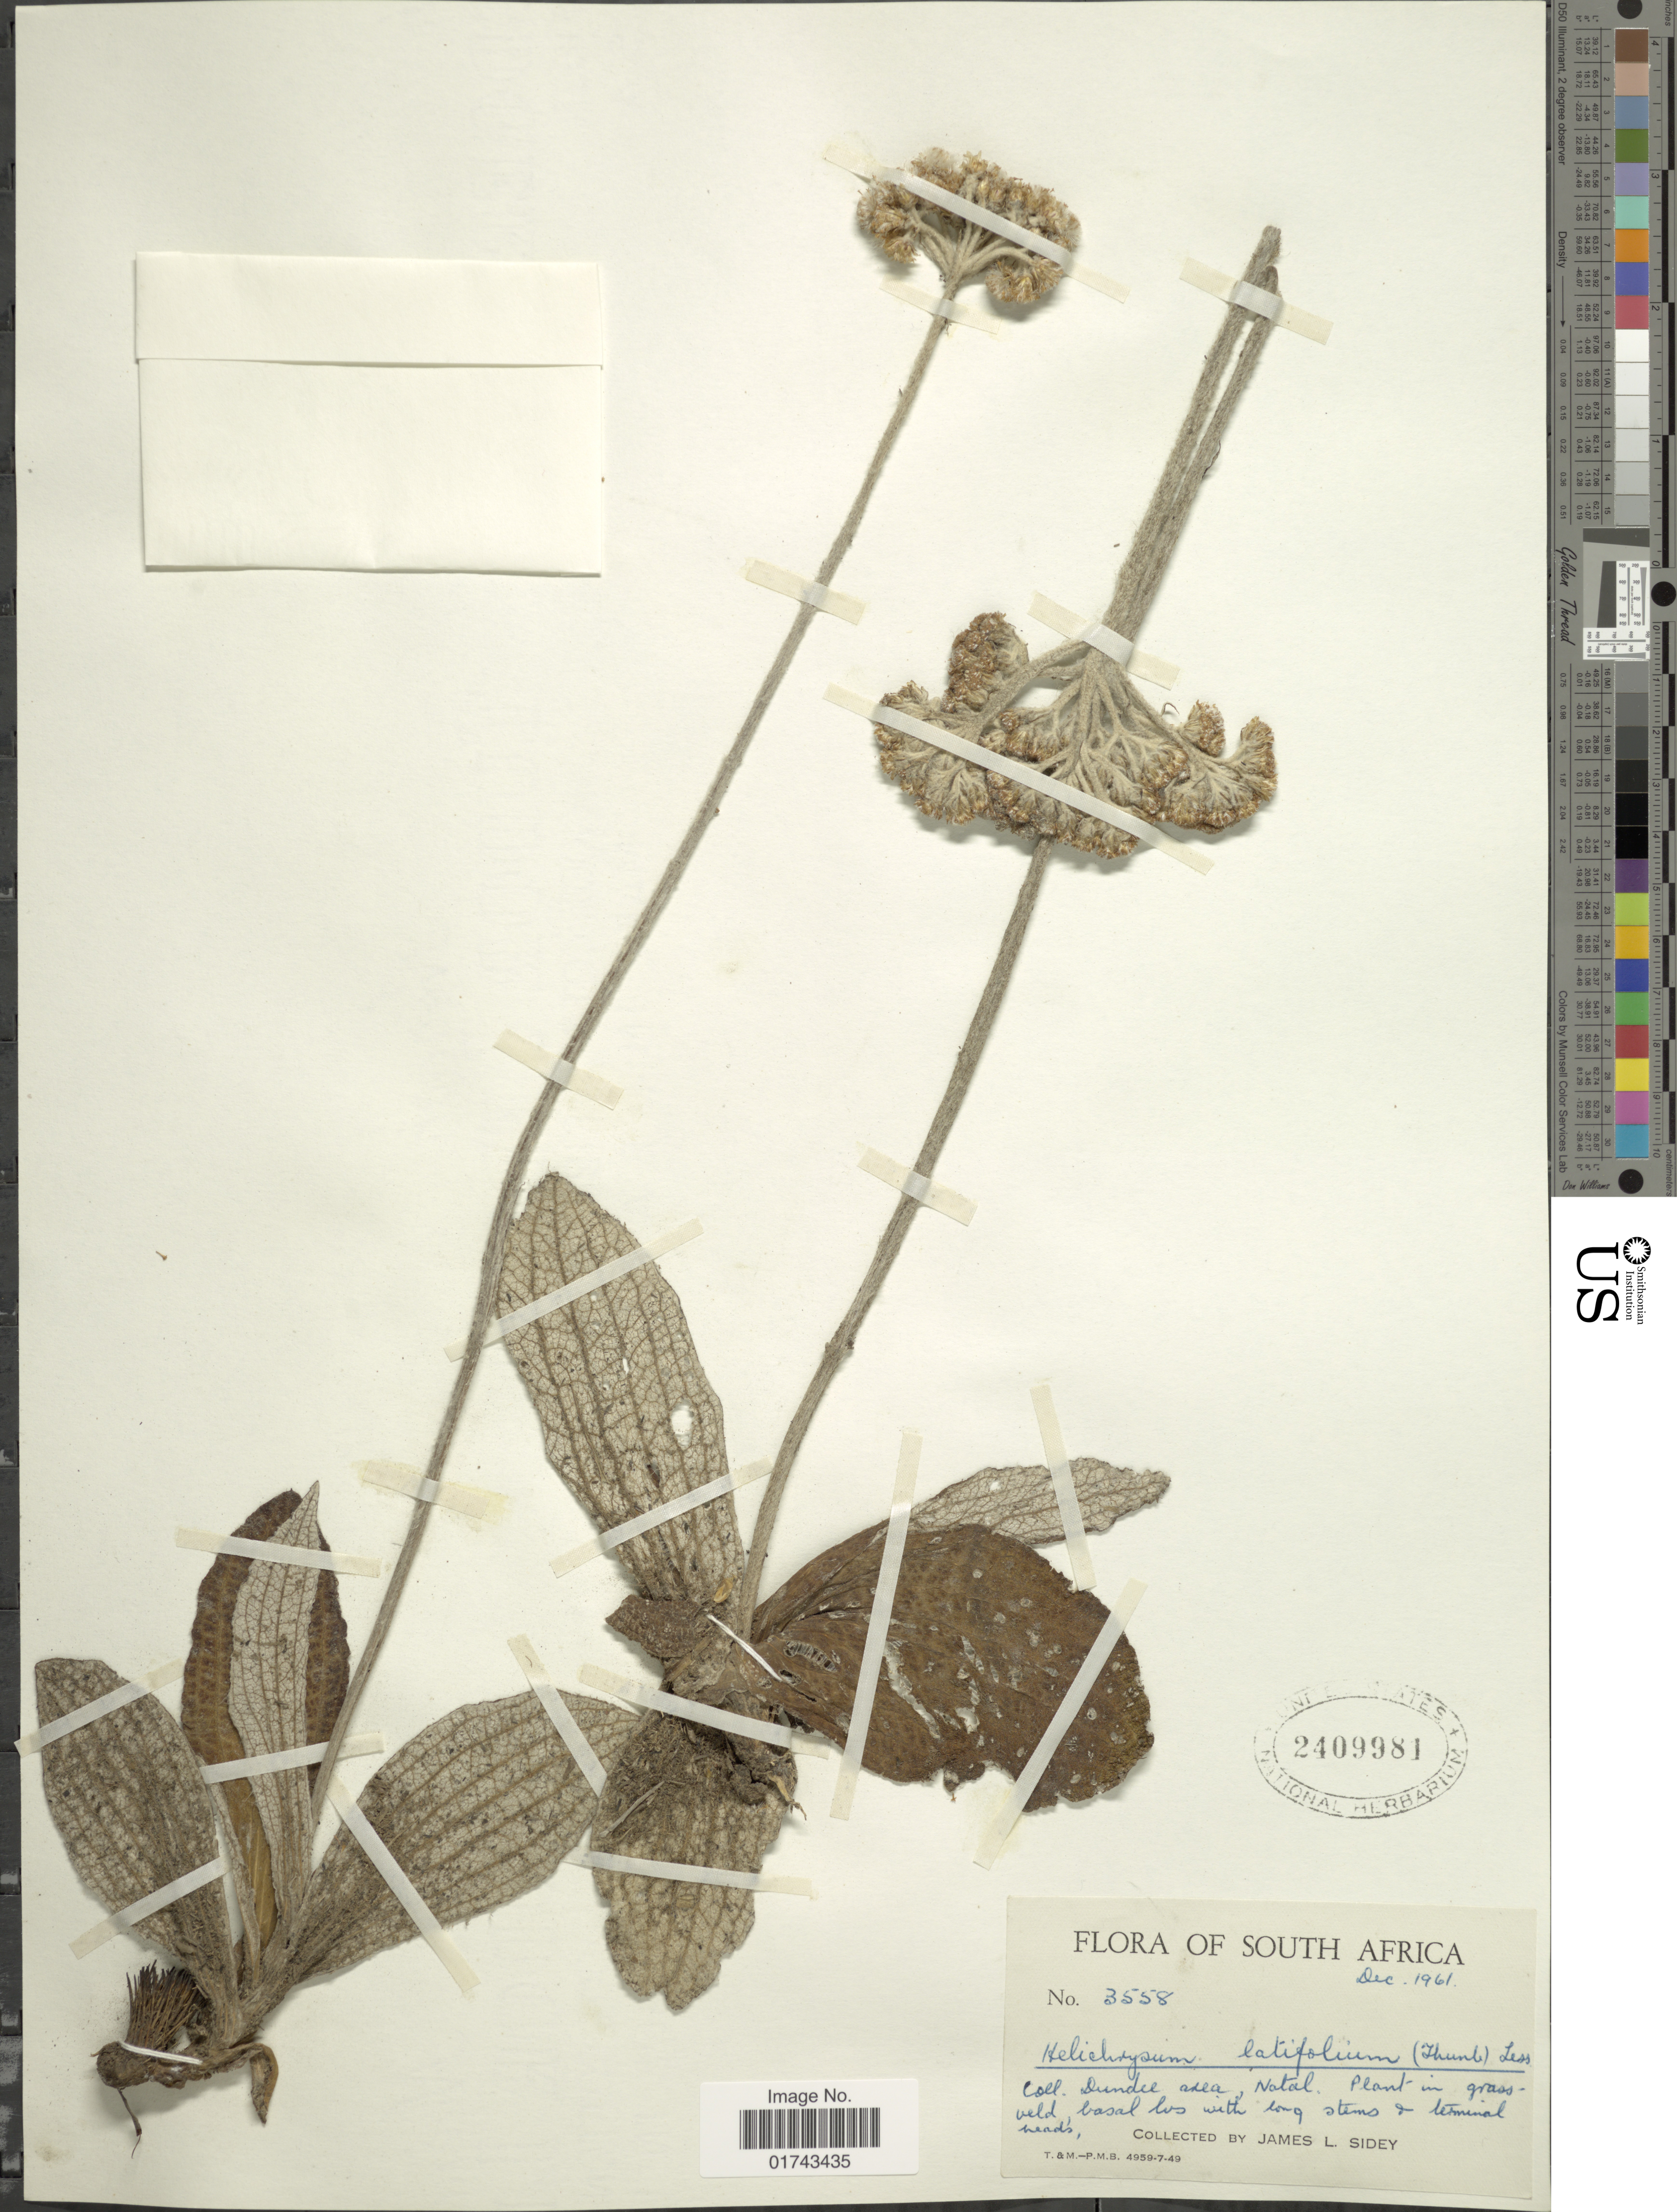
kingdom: Plantae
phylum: Tracheophyta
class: Magnoliopsida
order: Asterales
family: Asteraceae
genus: Helichrysum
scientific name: Helichrysum nudifolium var. pilosellum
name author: (L.) Beentje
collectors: J. L. Sidey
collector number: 3558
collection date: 1961-12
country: South Africa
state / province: KwaZulu-Natal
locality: Dundee area, Natal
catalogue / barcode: US 2409981